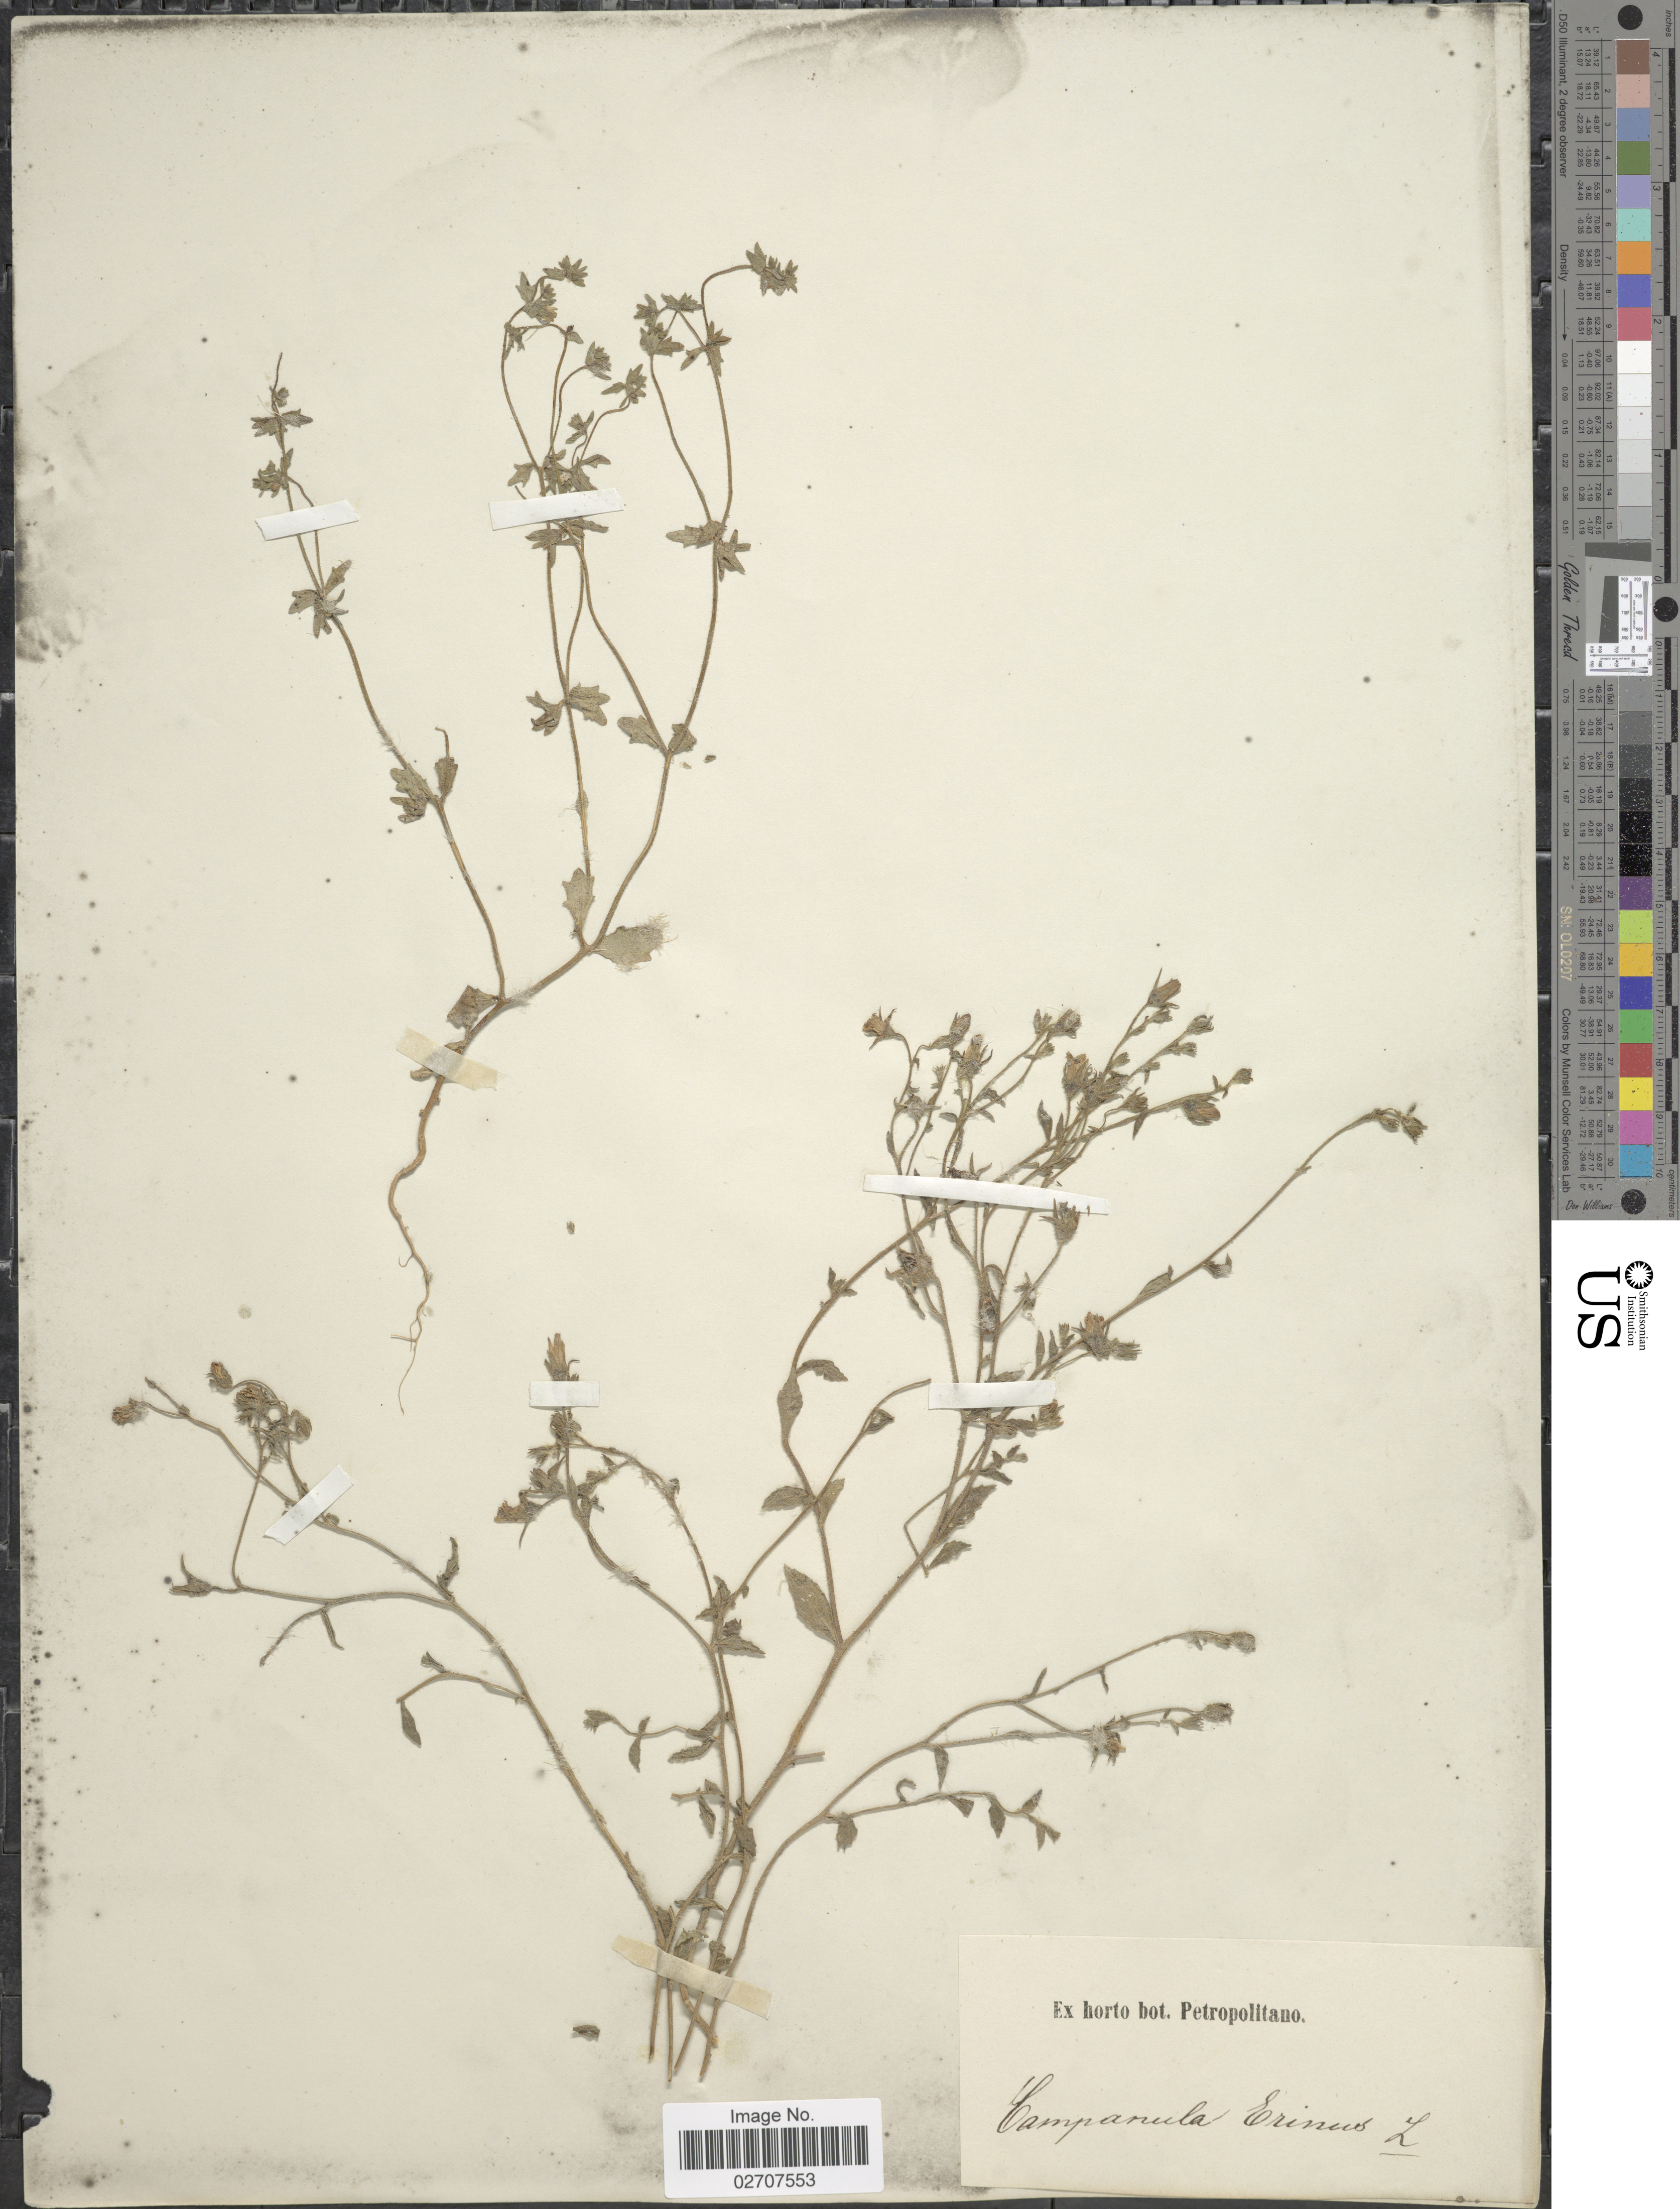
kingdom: Plantae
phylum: Tracheophyta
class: Magnoliopsida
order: Asterales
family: Campanulaceae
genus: Campanula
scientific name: Campanula erinus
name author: L.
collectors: ex Horto Bot. Petropolitano